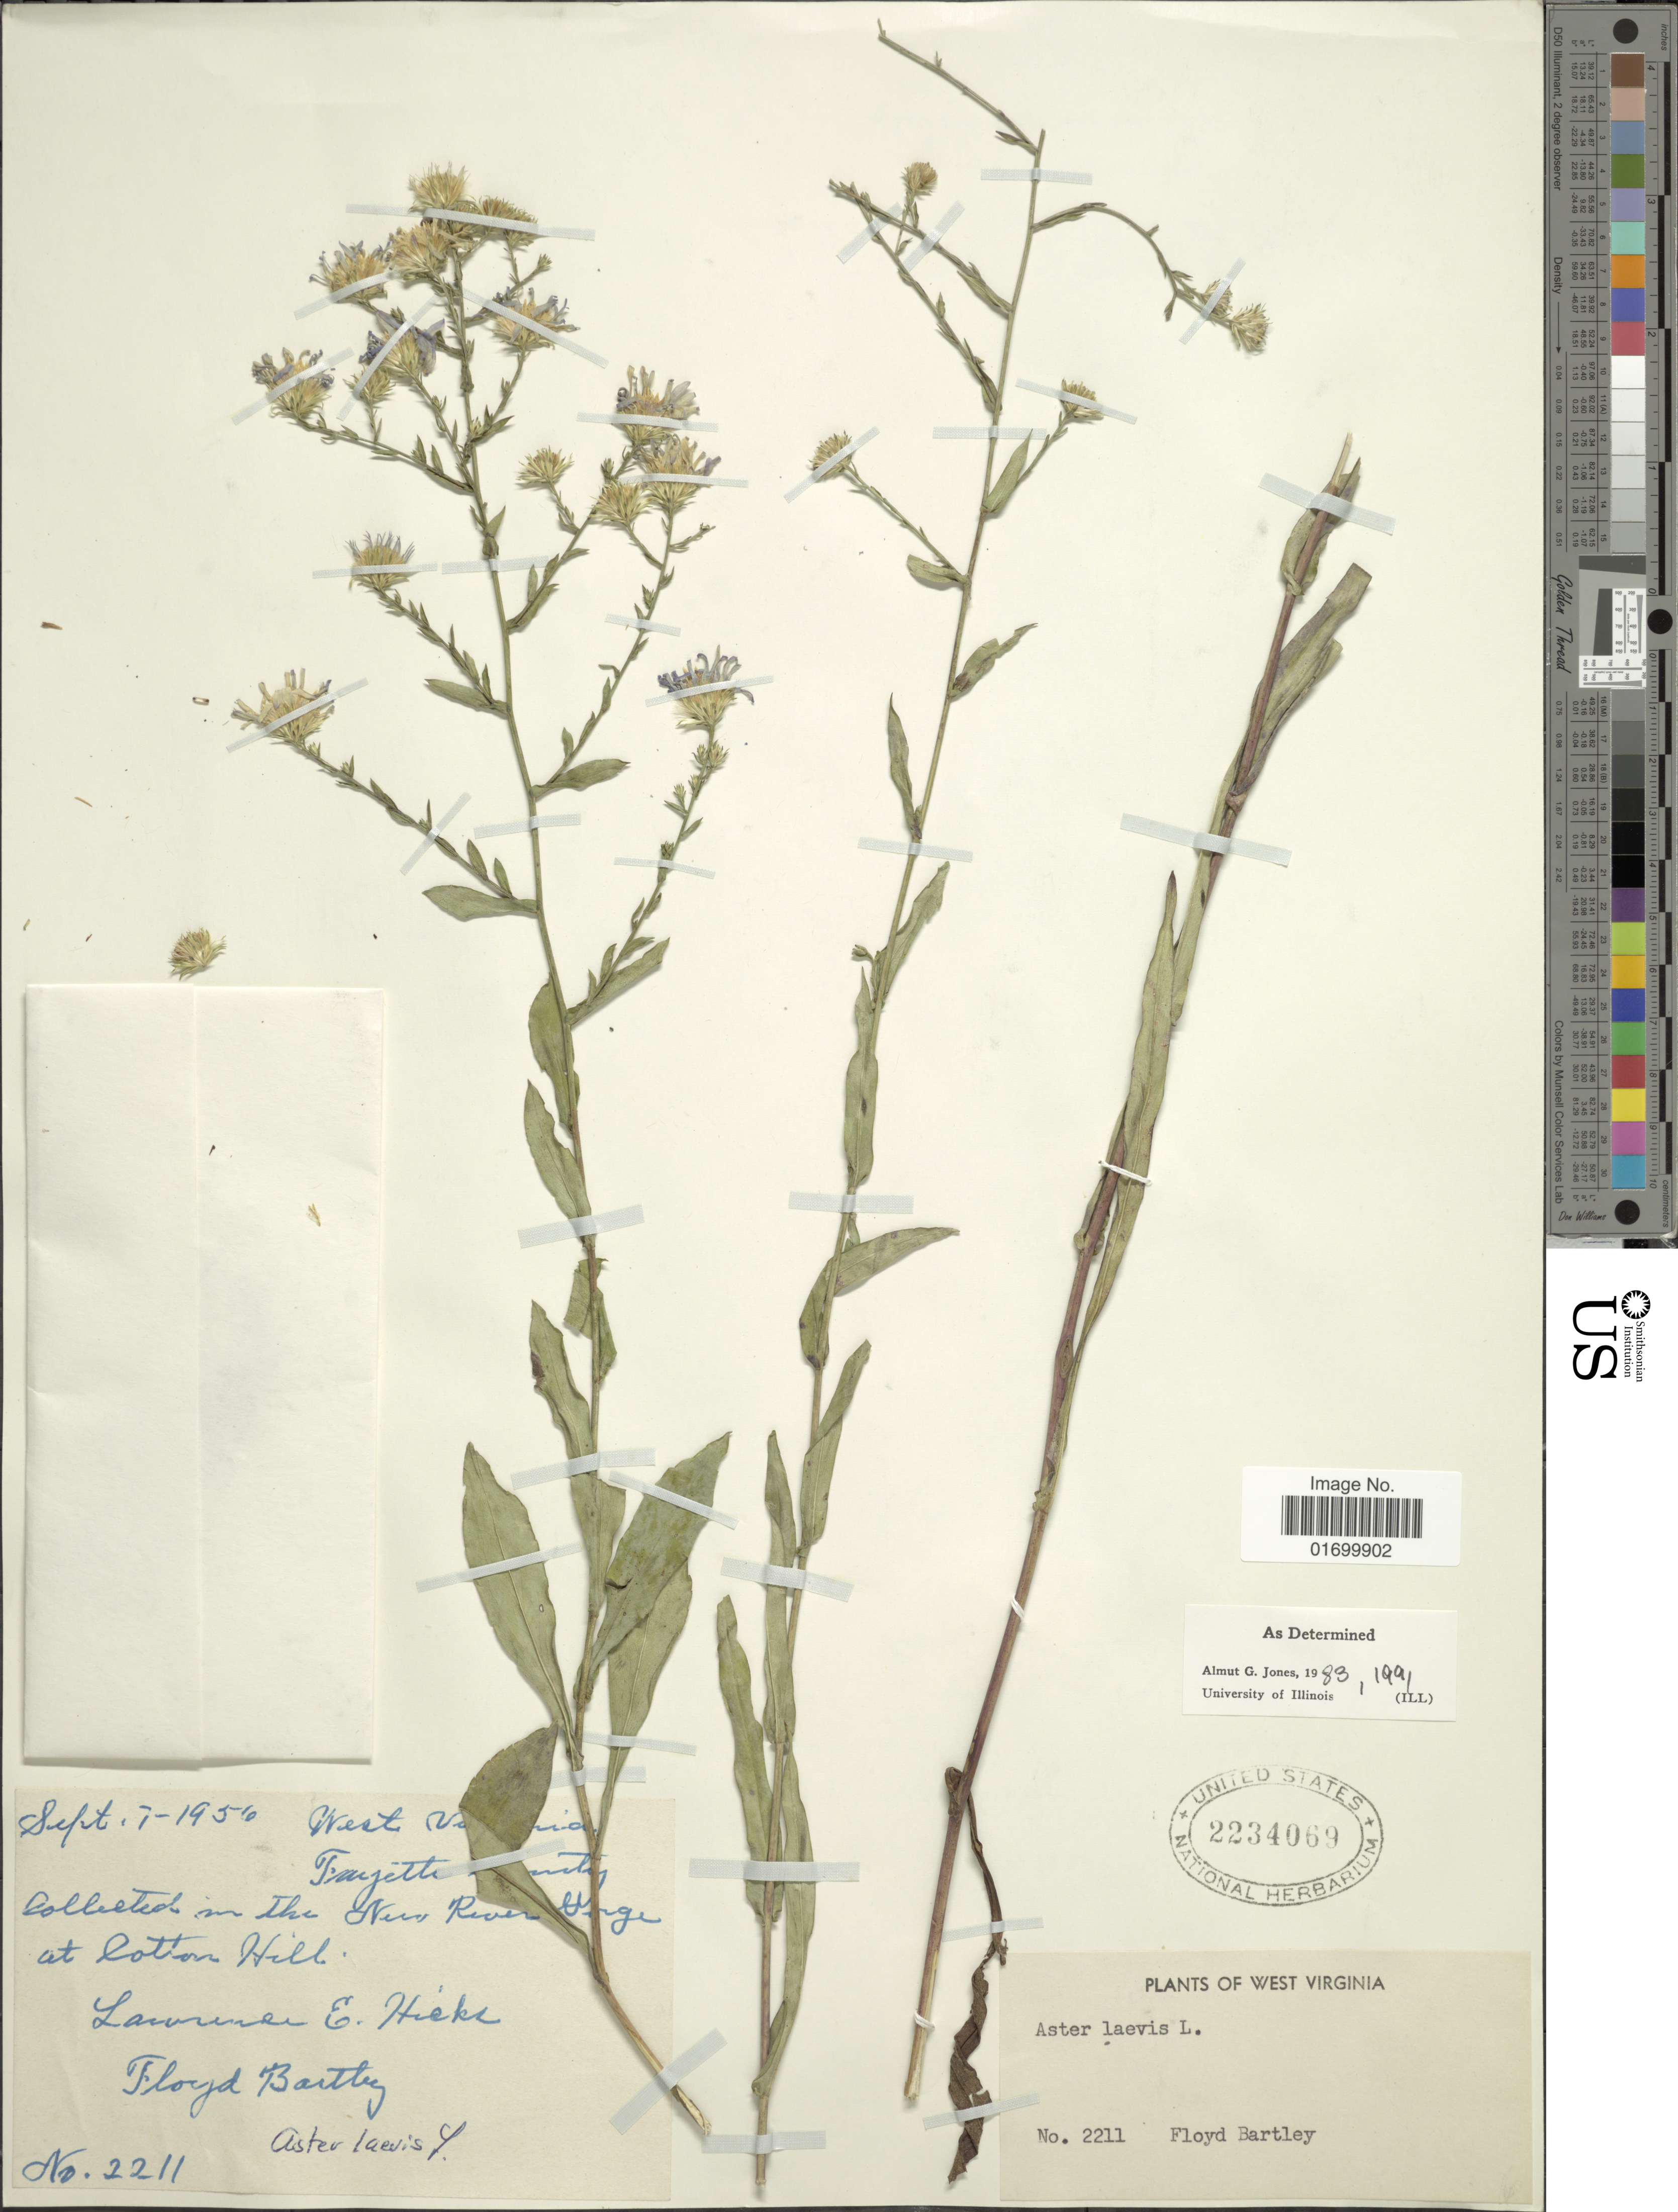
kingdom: Plantae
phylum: Tracheophyta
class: Magnoliopsida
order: Asterales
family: Asteraceae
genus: Symphyotrichum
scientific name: Symphyotrichum laeve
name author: (L.) Á. Löve & D. Löve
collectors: L. E. Hicks & F. Bartley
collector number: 2211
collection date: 1956-09-07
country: United States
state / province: West Virginia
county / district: Fayette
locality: Fayette County. In the New River Gorge at Cotton Hill.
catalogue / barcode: US 2234069